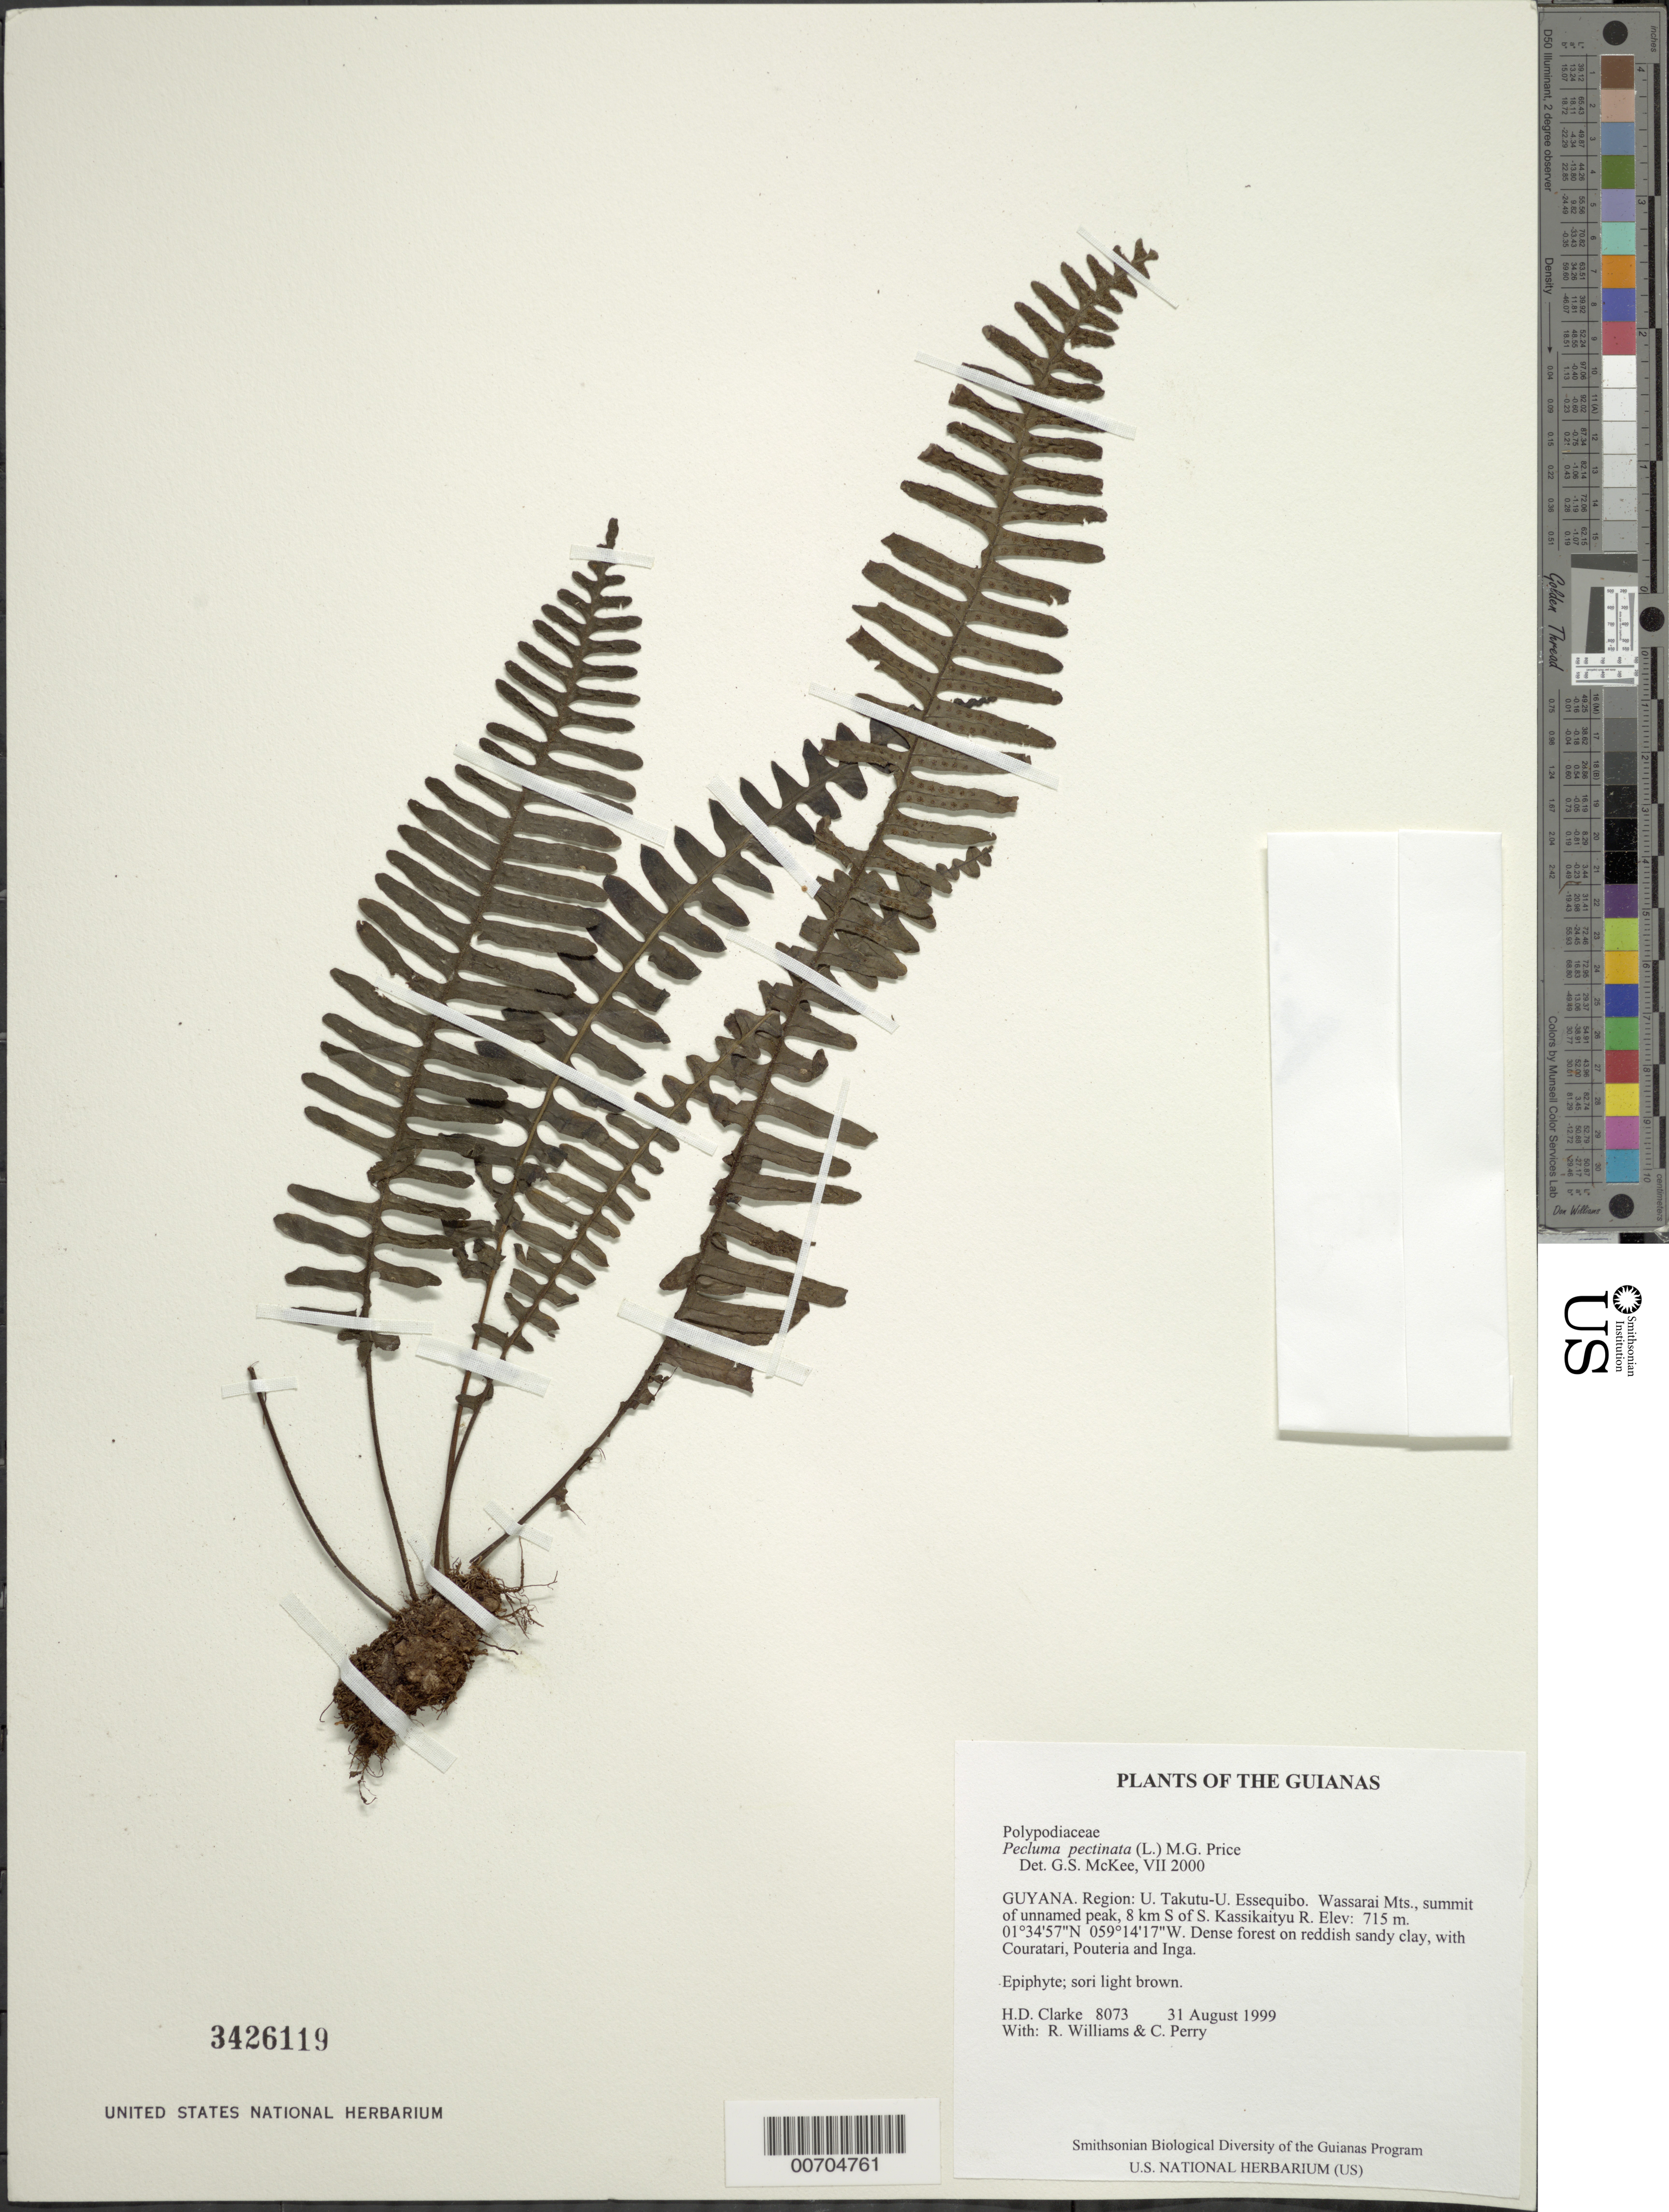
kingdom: Plantae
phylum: Tracheophyta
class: Polypodiopsida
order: Polypodiales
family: Polypodiaceae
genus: Pecluma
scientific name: Pecluma pectinata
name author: (L.) M.G. Price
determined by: McKee, G. S., (US), NMNH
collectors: H. D. Clarke, R. Williams & C. Perry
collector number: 8073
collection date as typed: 31 August 1999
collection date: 1999-08-31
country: Guyana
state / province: U. Takutu-U. Essequibo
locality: Wassarai Mts., summit of unnamed peak, 8 km S of S. Kassikaityu R.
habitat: Dense forest on reddish sandy clay, with Couratari, Pouteria and Inga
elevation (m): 715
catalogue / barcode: US 3426119